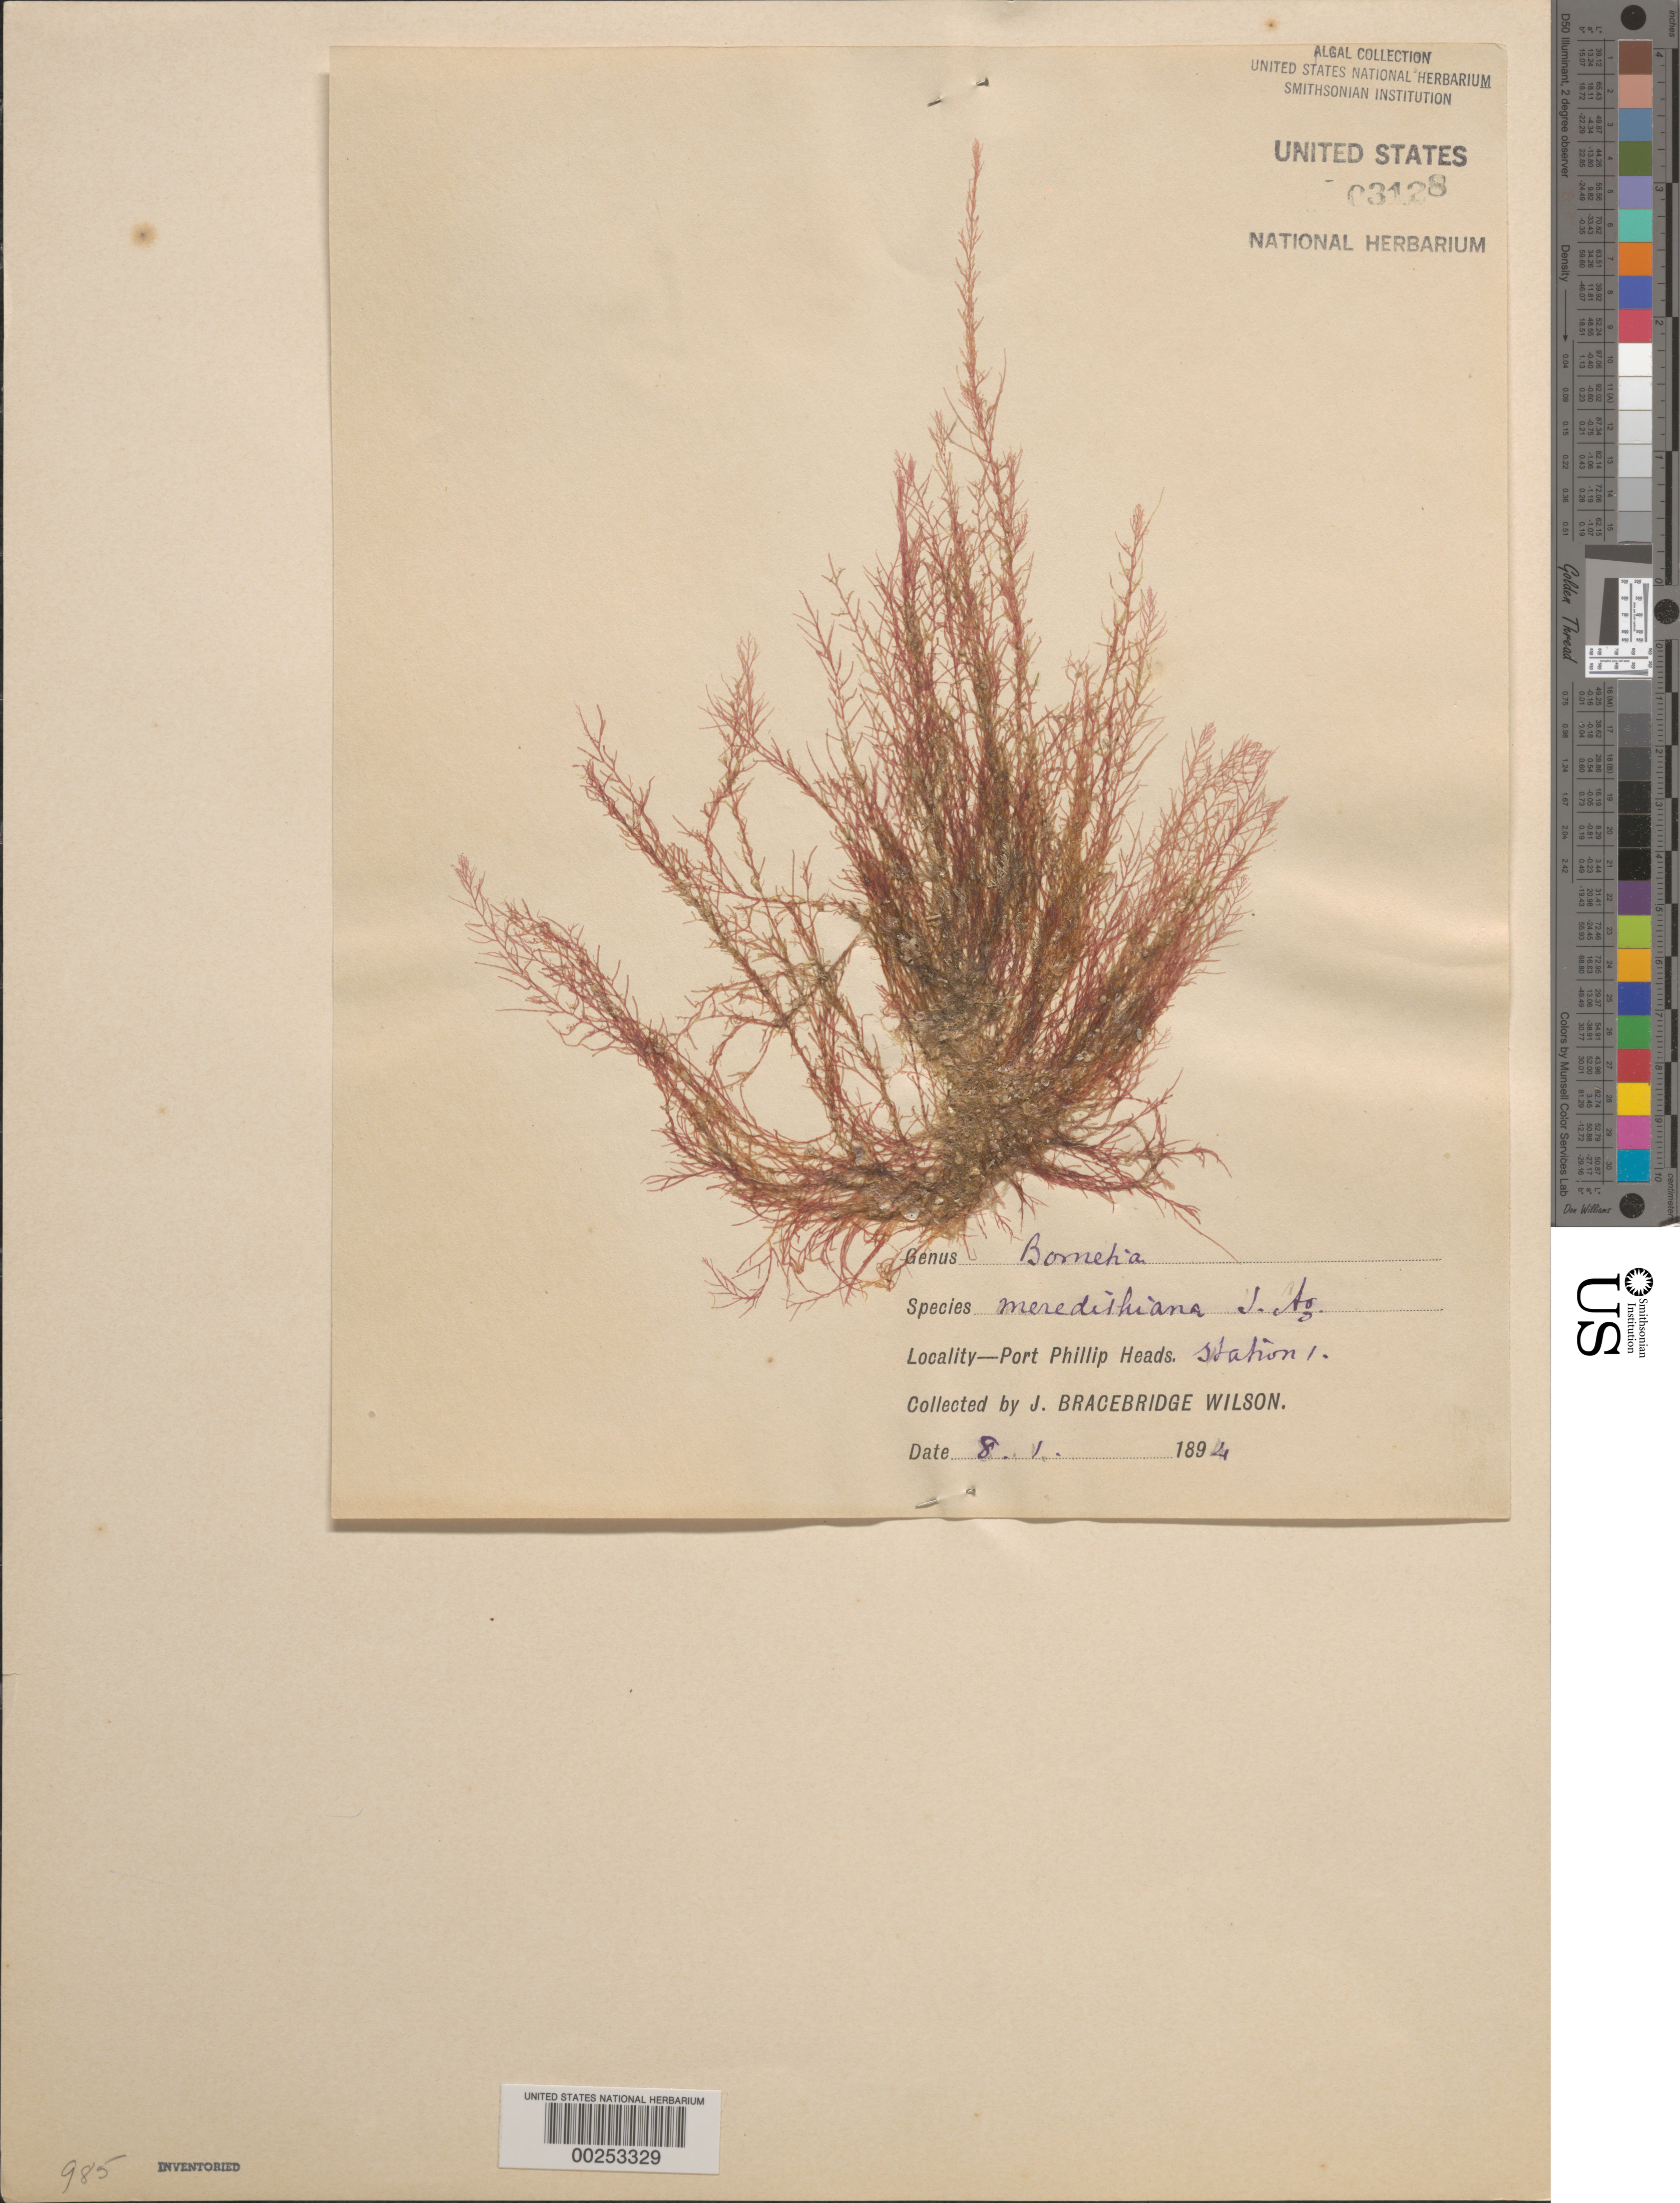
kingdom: Plantae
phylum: Rhodophyta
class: Florideophyceae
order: Ceramiales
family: Wrangeliaceae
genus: Involucrana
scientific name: Involucrana meredithiana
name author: (J. Agardh) Baldock & Womersley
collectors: J. B. Wilson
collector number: Station 1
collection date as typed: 08 Jan 1894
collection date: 1894-01-08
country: Australia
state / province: Victoria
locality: Port Phillip Heads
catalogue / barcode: US 3128